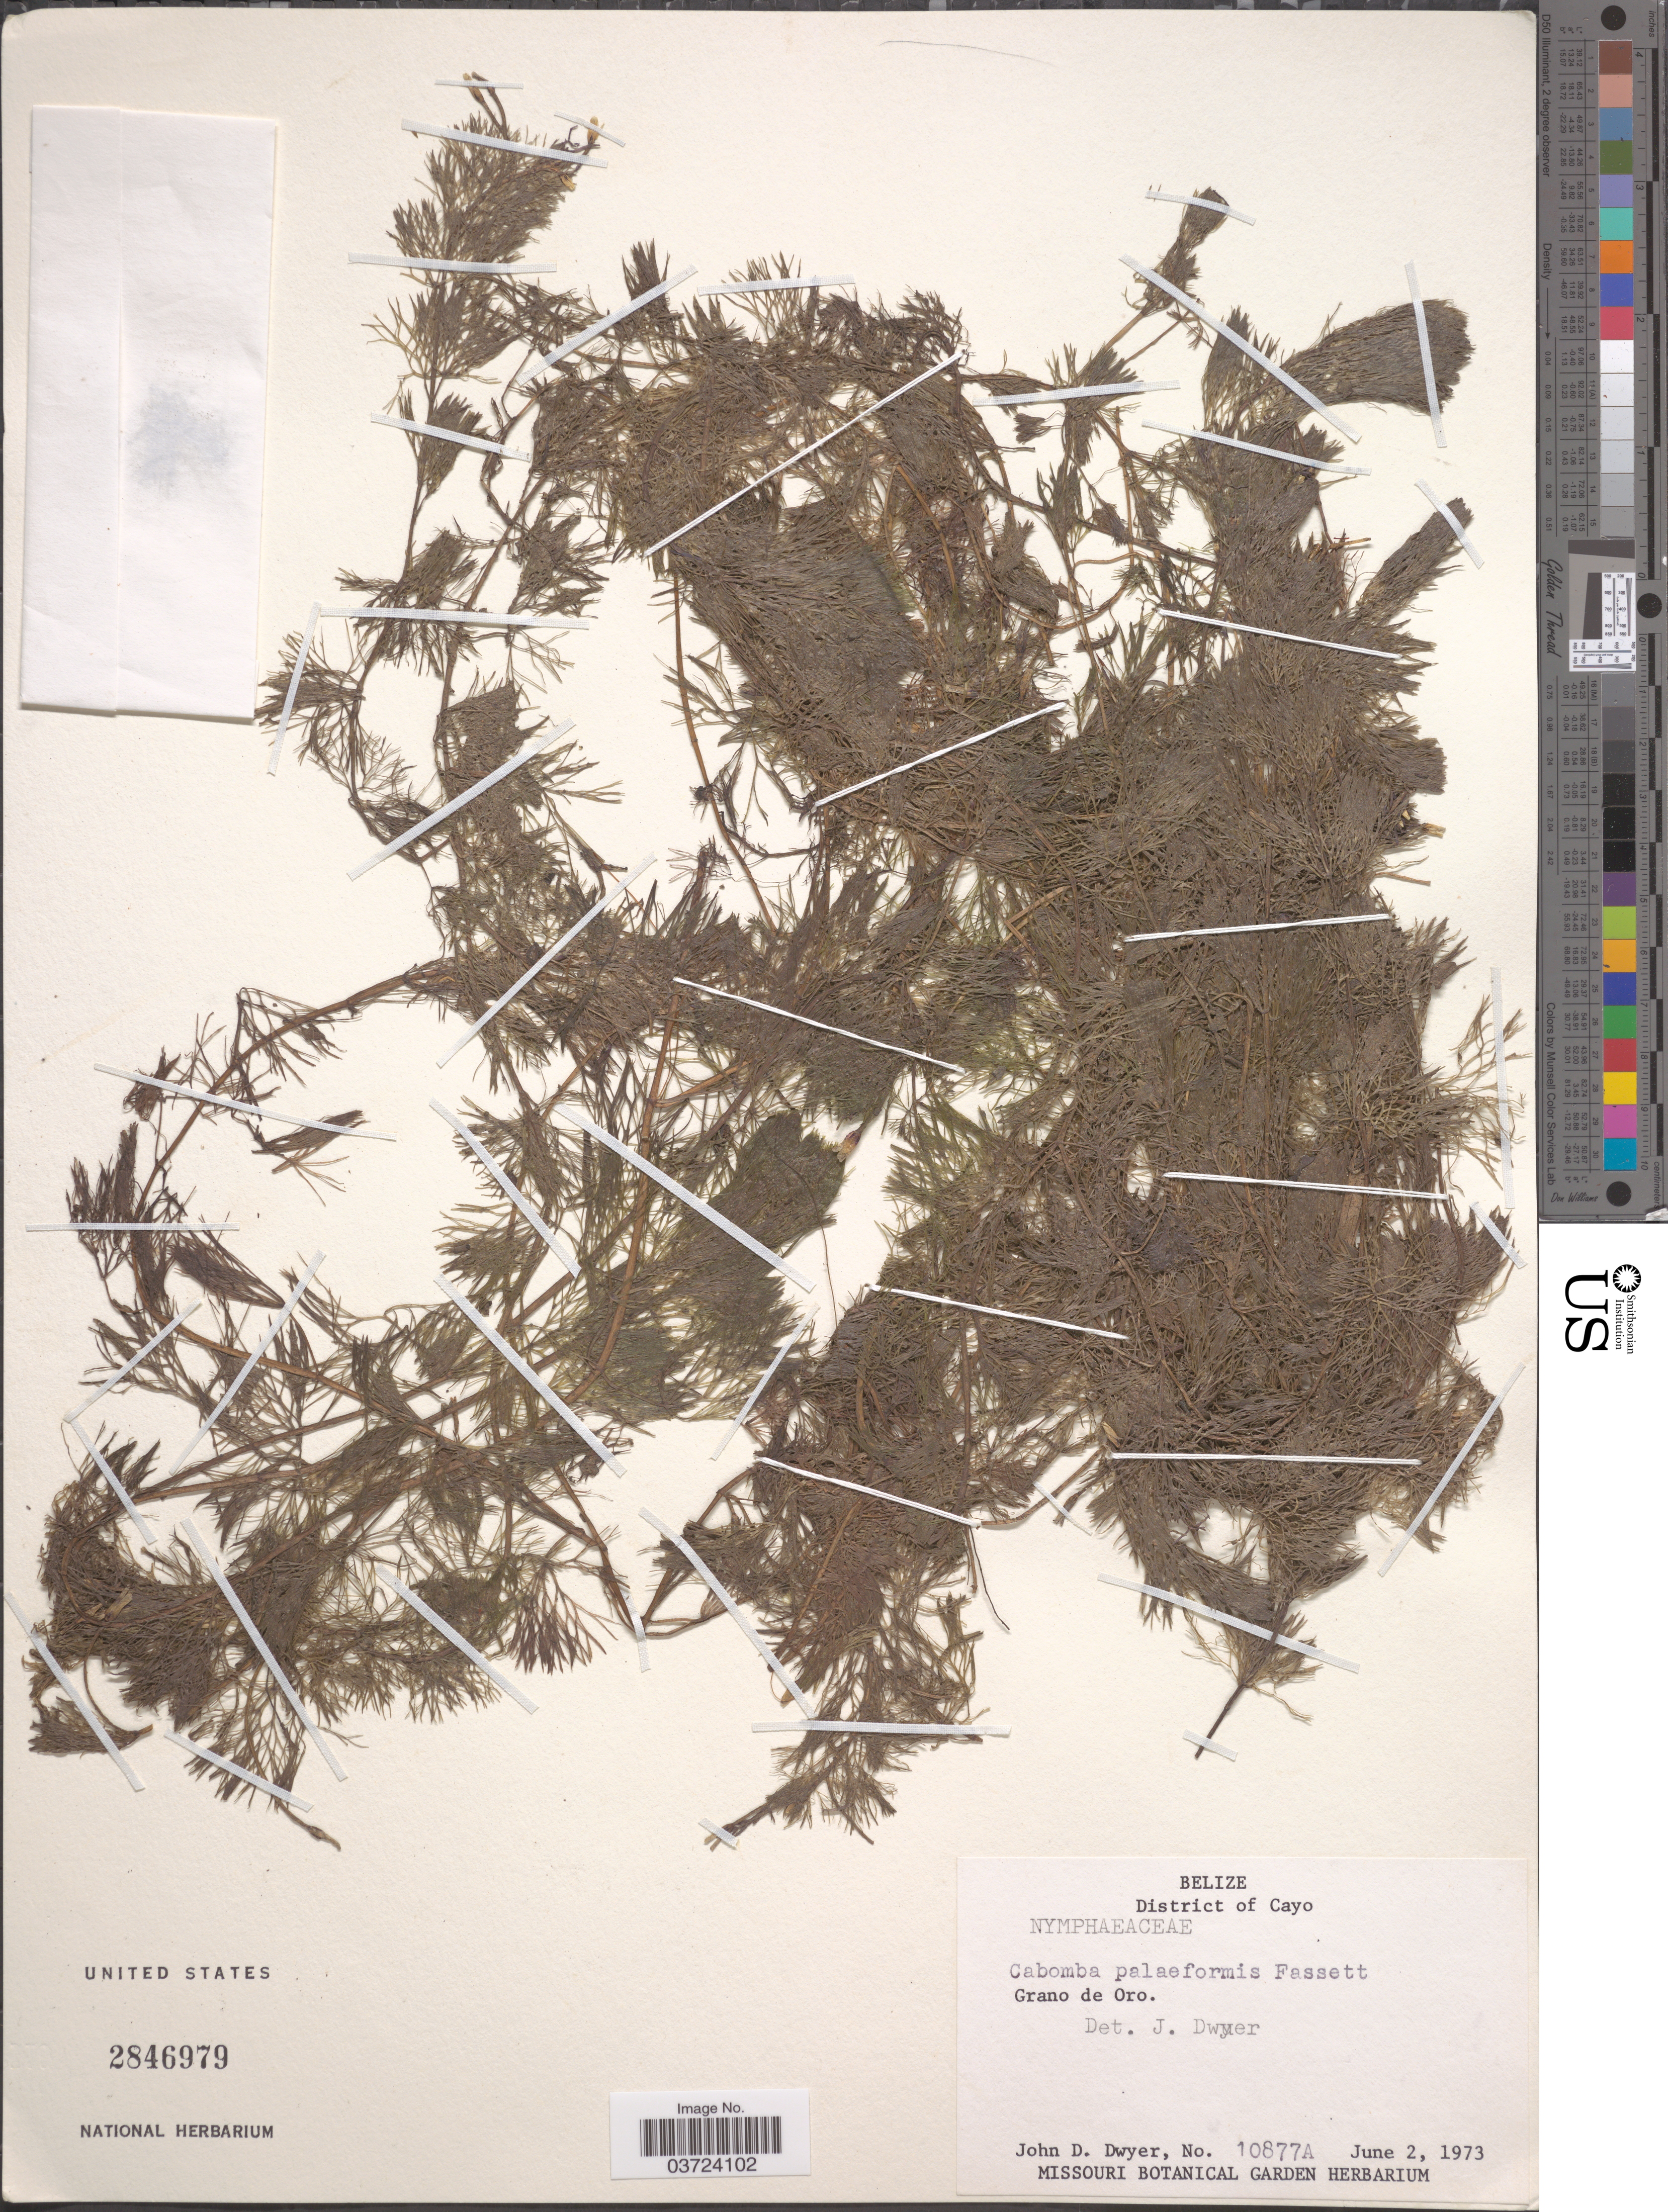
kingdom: Plantae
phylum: Tracheophyta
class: Magnoliopsida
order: Nymphaeales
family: Cabombaceae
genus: Cabomba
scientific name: Cabomba palaeformis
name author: Fassett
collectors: J. D. Dwyer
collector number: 10877A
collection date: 1973-06-02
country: Belize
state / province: Cayo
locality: District of Cayo. Grano de Oro.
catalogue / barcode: US 2846979